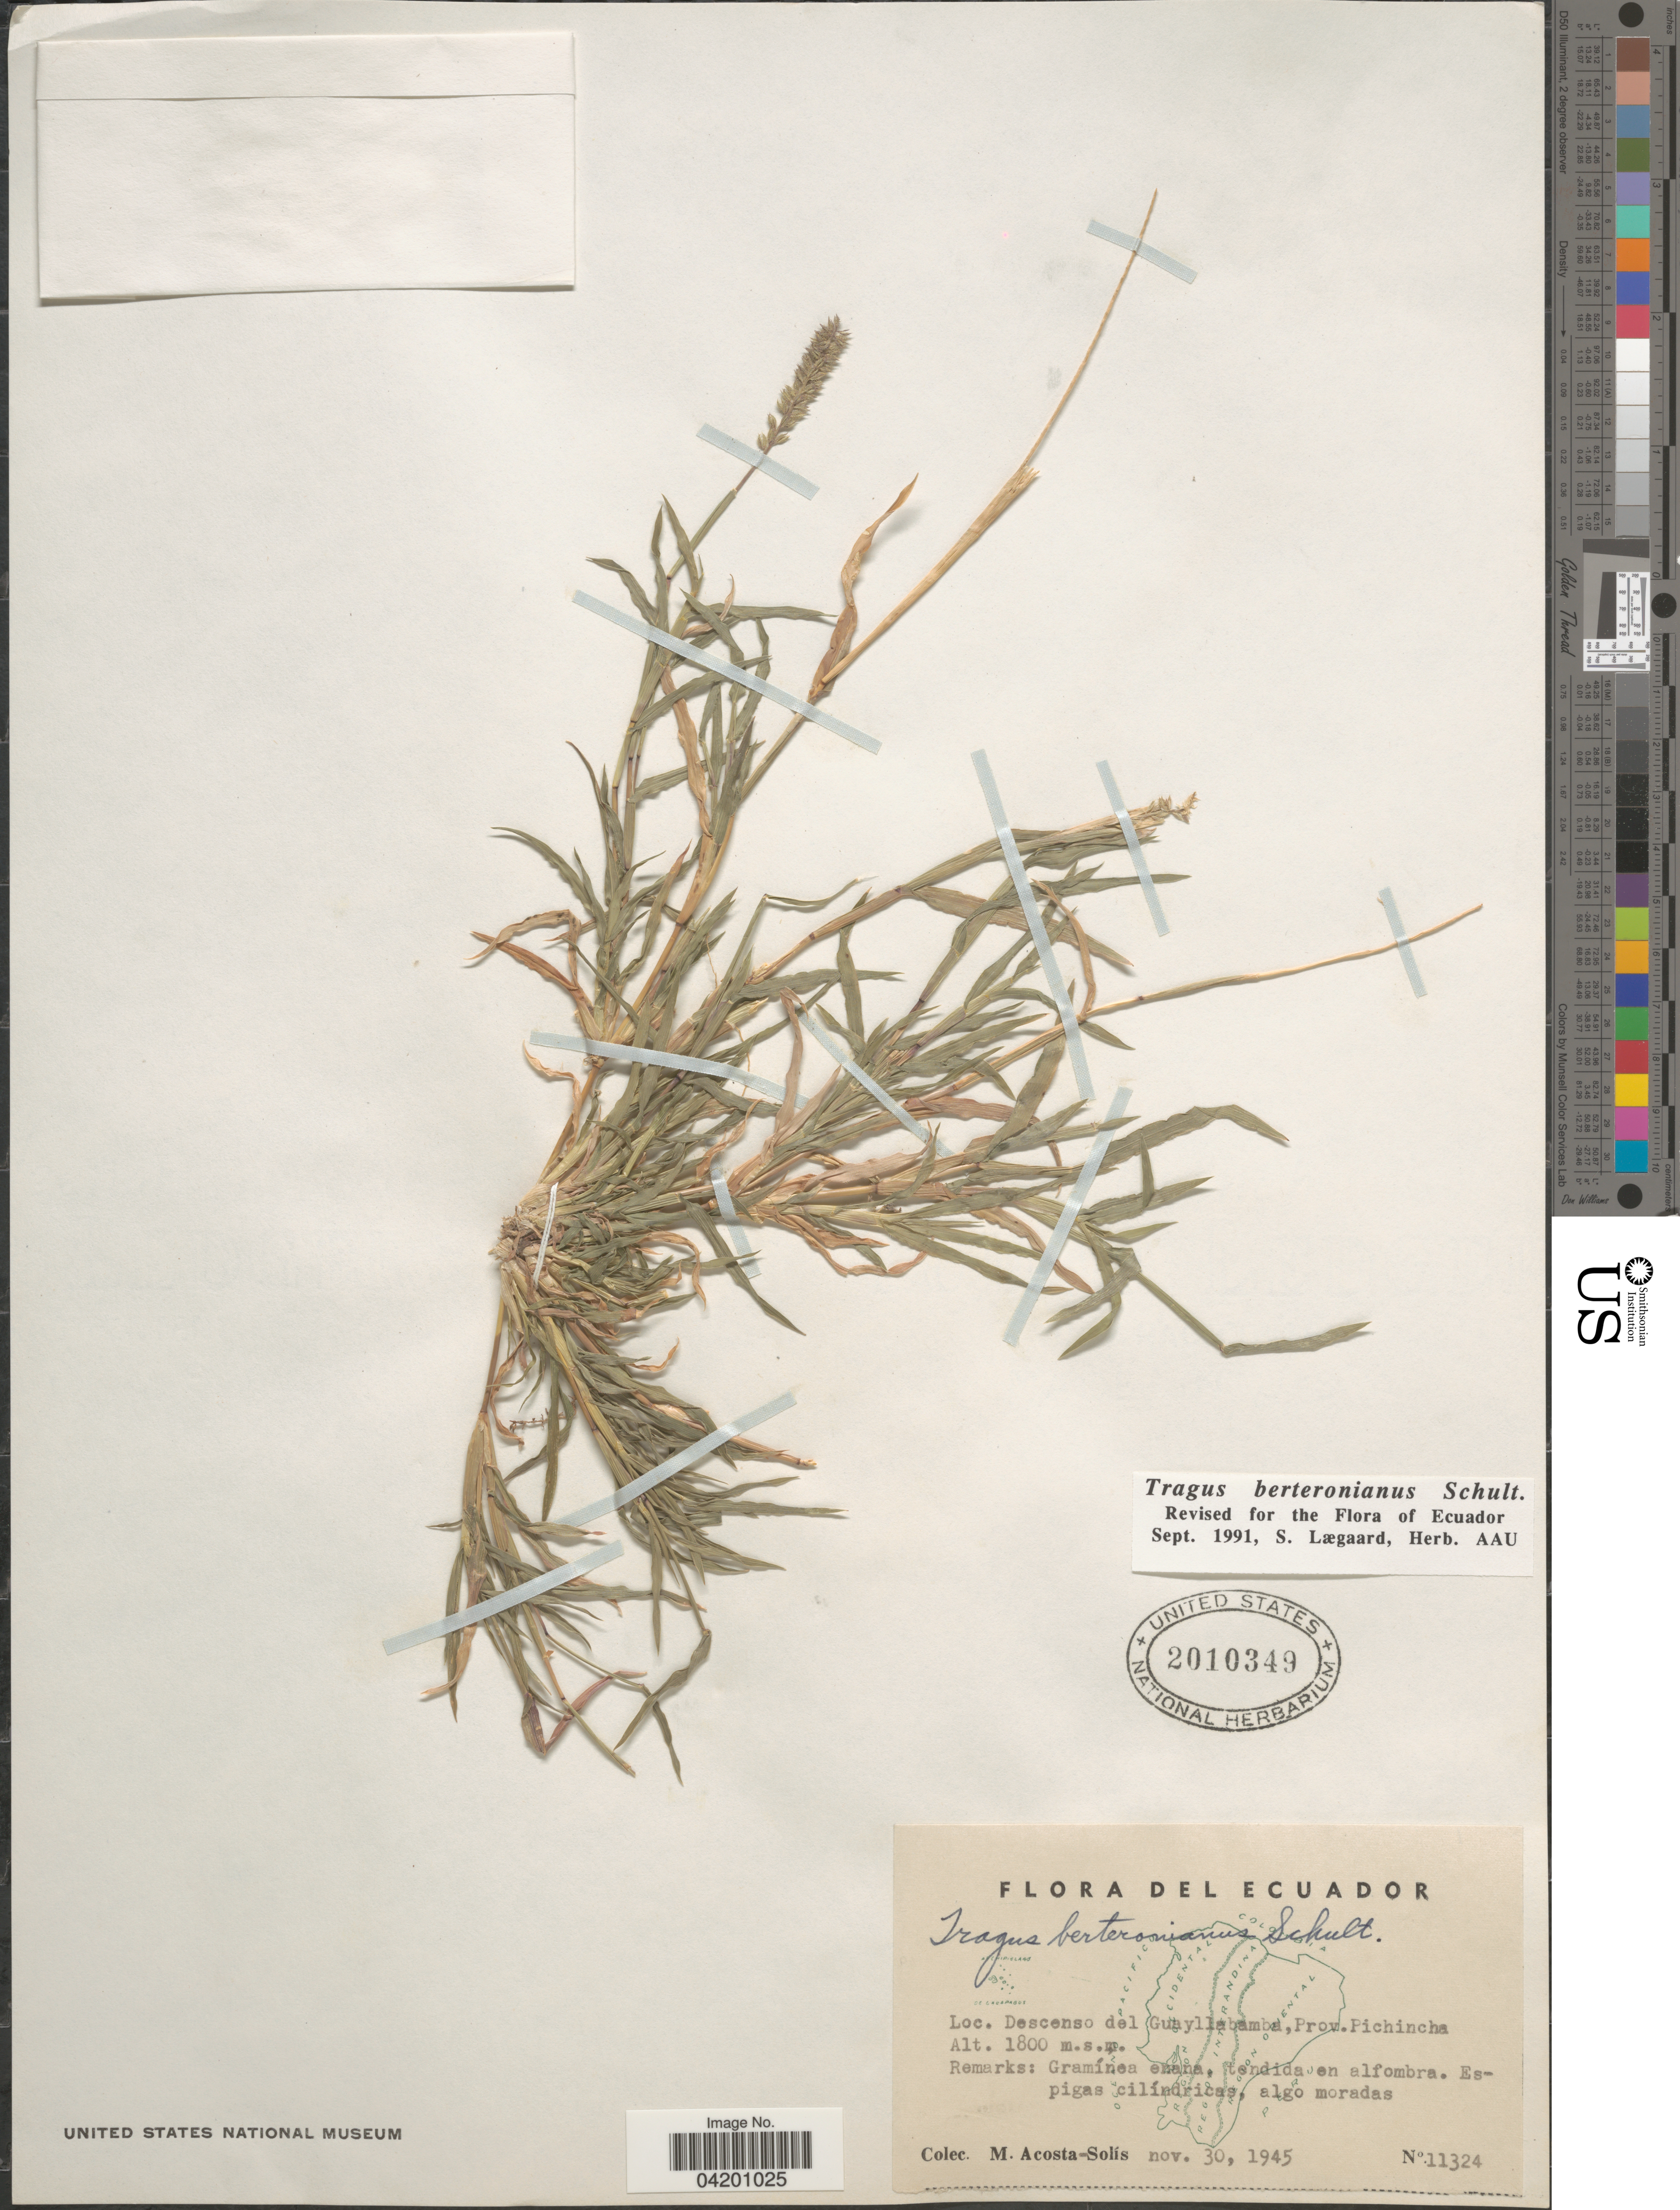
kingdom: Plantae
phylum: Tracheophyta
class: Liliopsida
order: Poales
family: Poaceae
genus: Tragus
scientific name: Tragus berteronianus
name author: Schult.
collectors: M. Acosta Solis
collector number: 11324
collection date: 1945-11-30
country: Ecuador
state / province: Pichincha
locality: Descenso del Guayllabamba.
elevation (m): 1800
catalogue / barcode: US 2010349